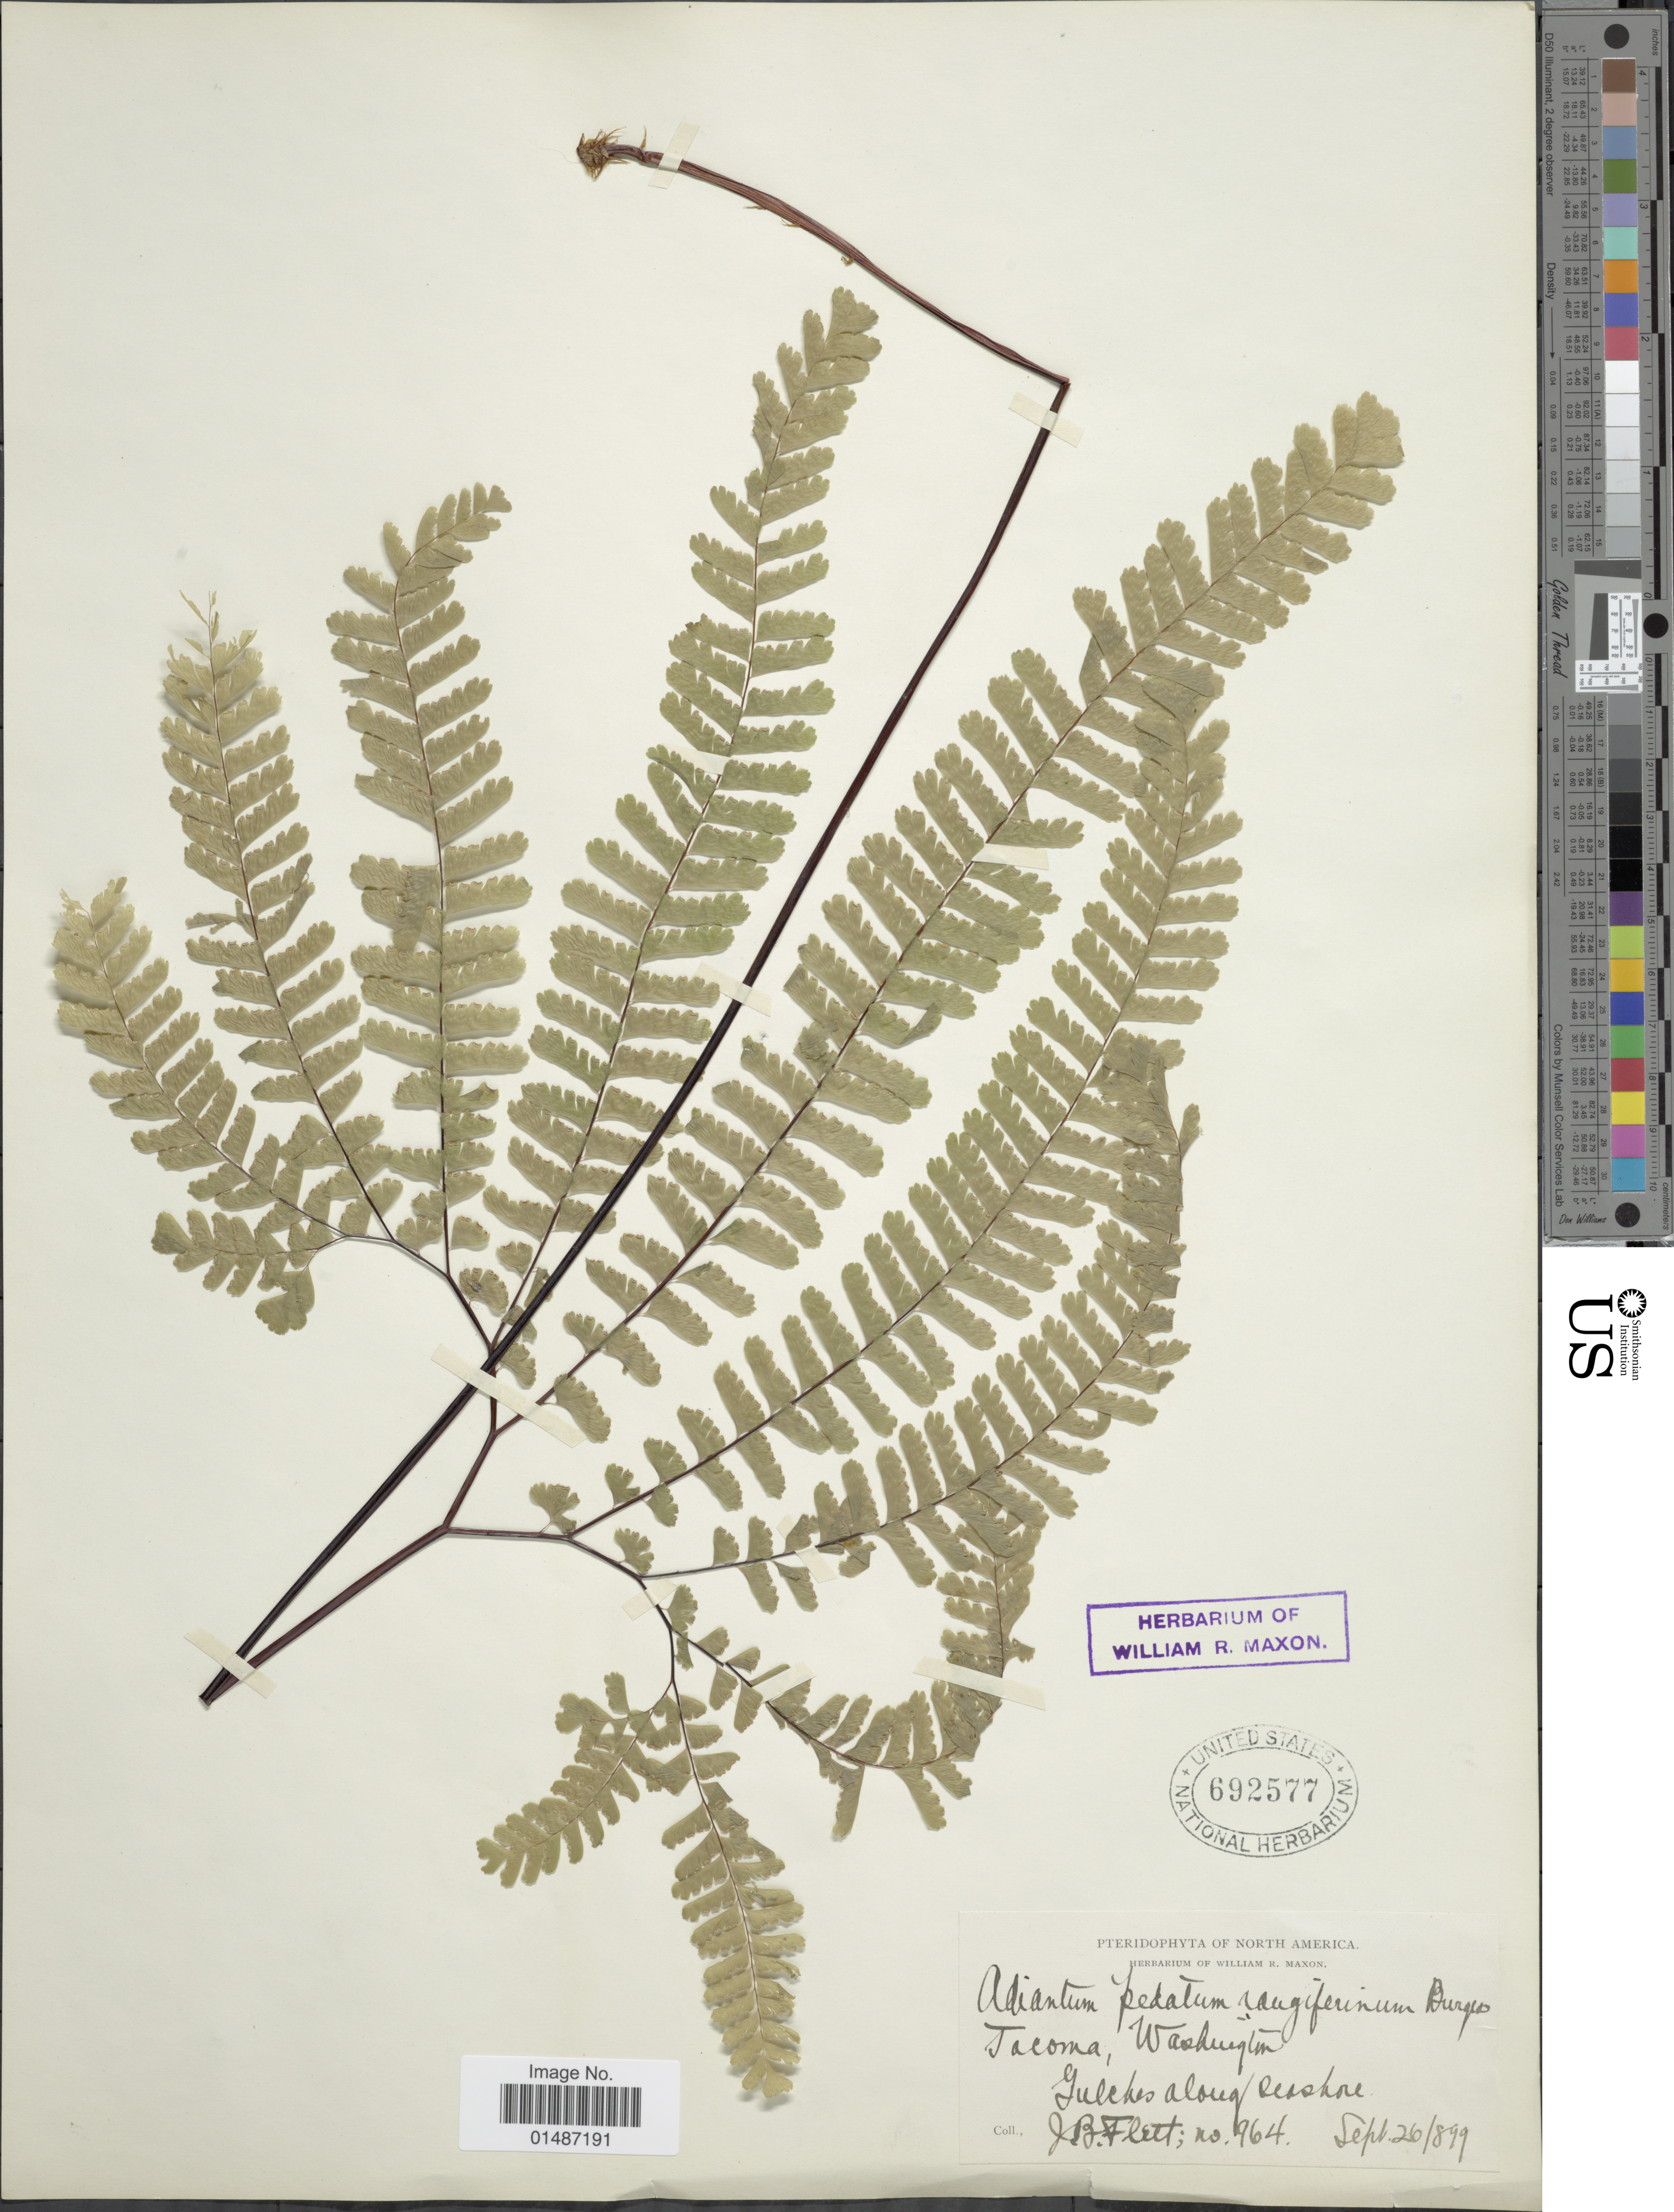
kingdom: Plantae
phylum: Tracheophyta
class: Polypodiopsida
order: Polypodiales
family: Pteridaceae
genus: Adiantum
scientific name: Adiantum pedatum subsp. aleuticum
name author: (Rupr.) Calder & Roy L. Taylor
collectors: J. Flett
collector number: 964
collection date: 1899-09-26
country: United States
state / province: Washington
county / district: Pierce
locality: Tacoma. Gulches along seashore.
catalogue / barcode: US 692577